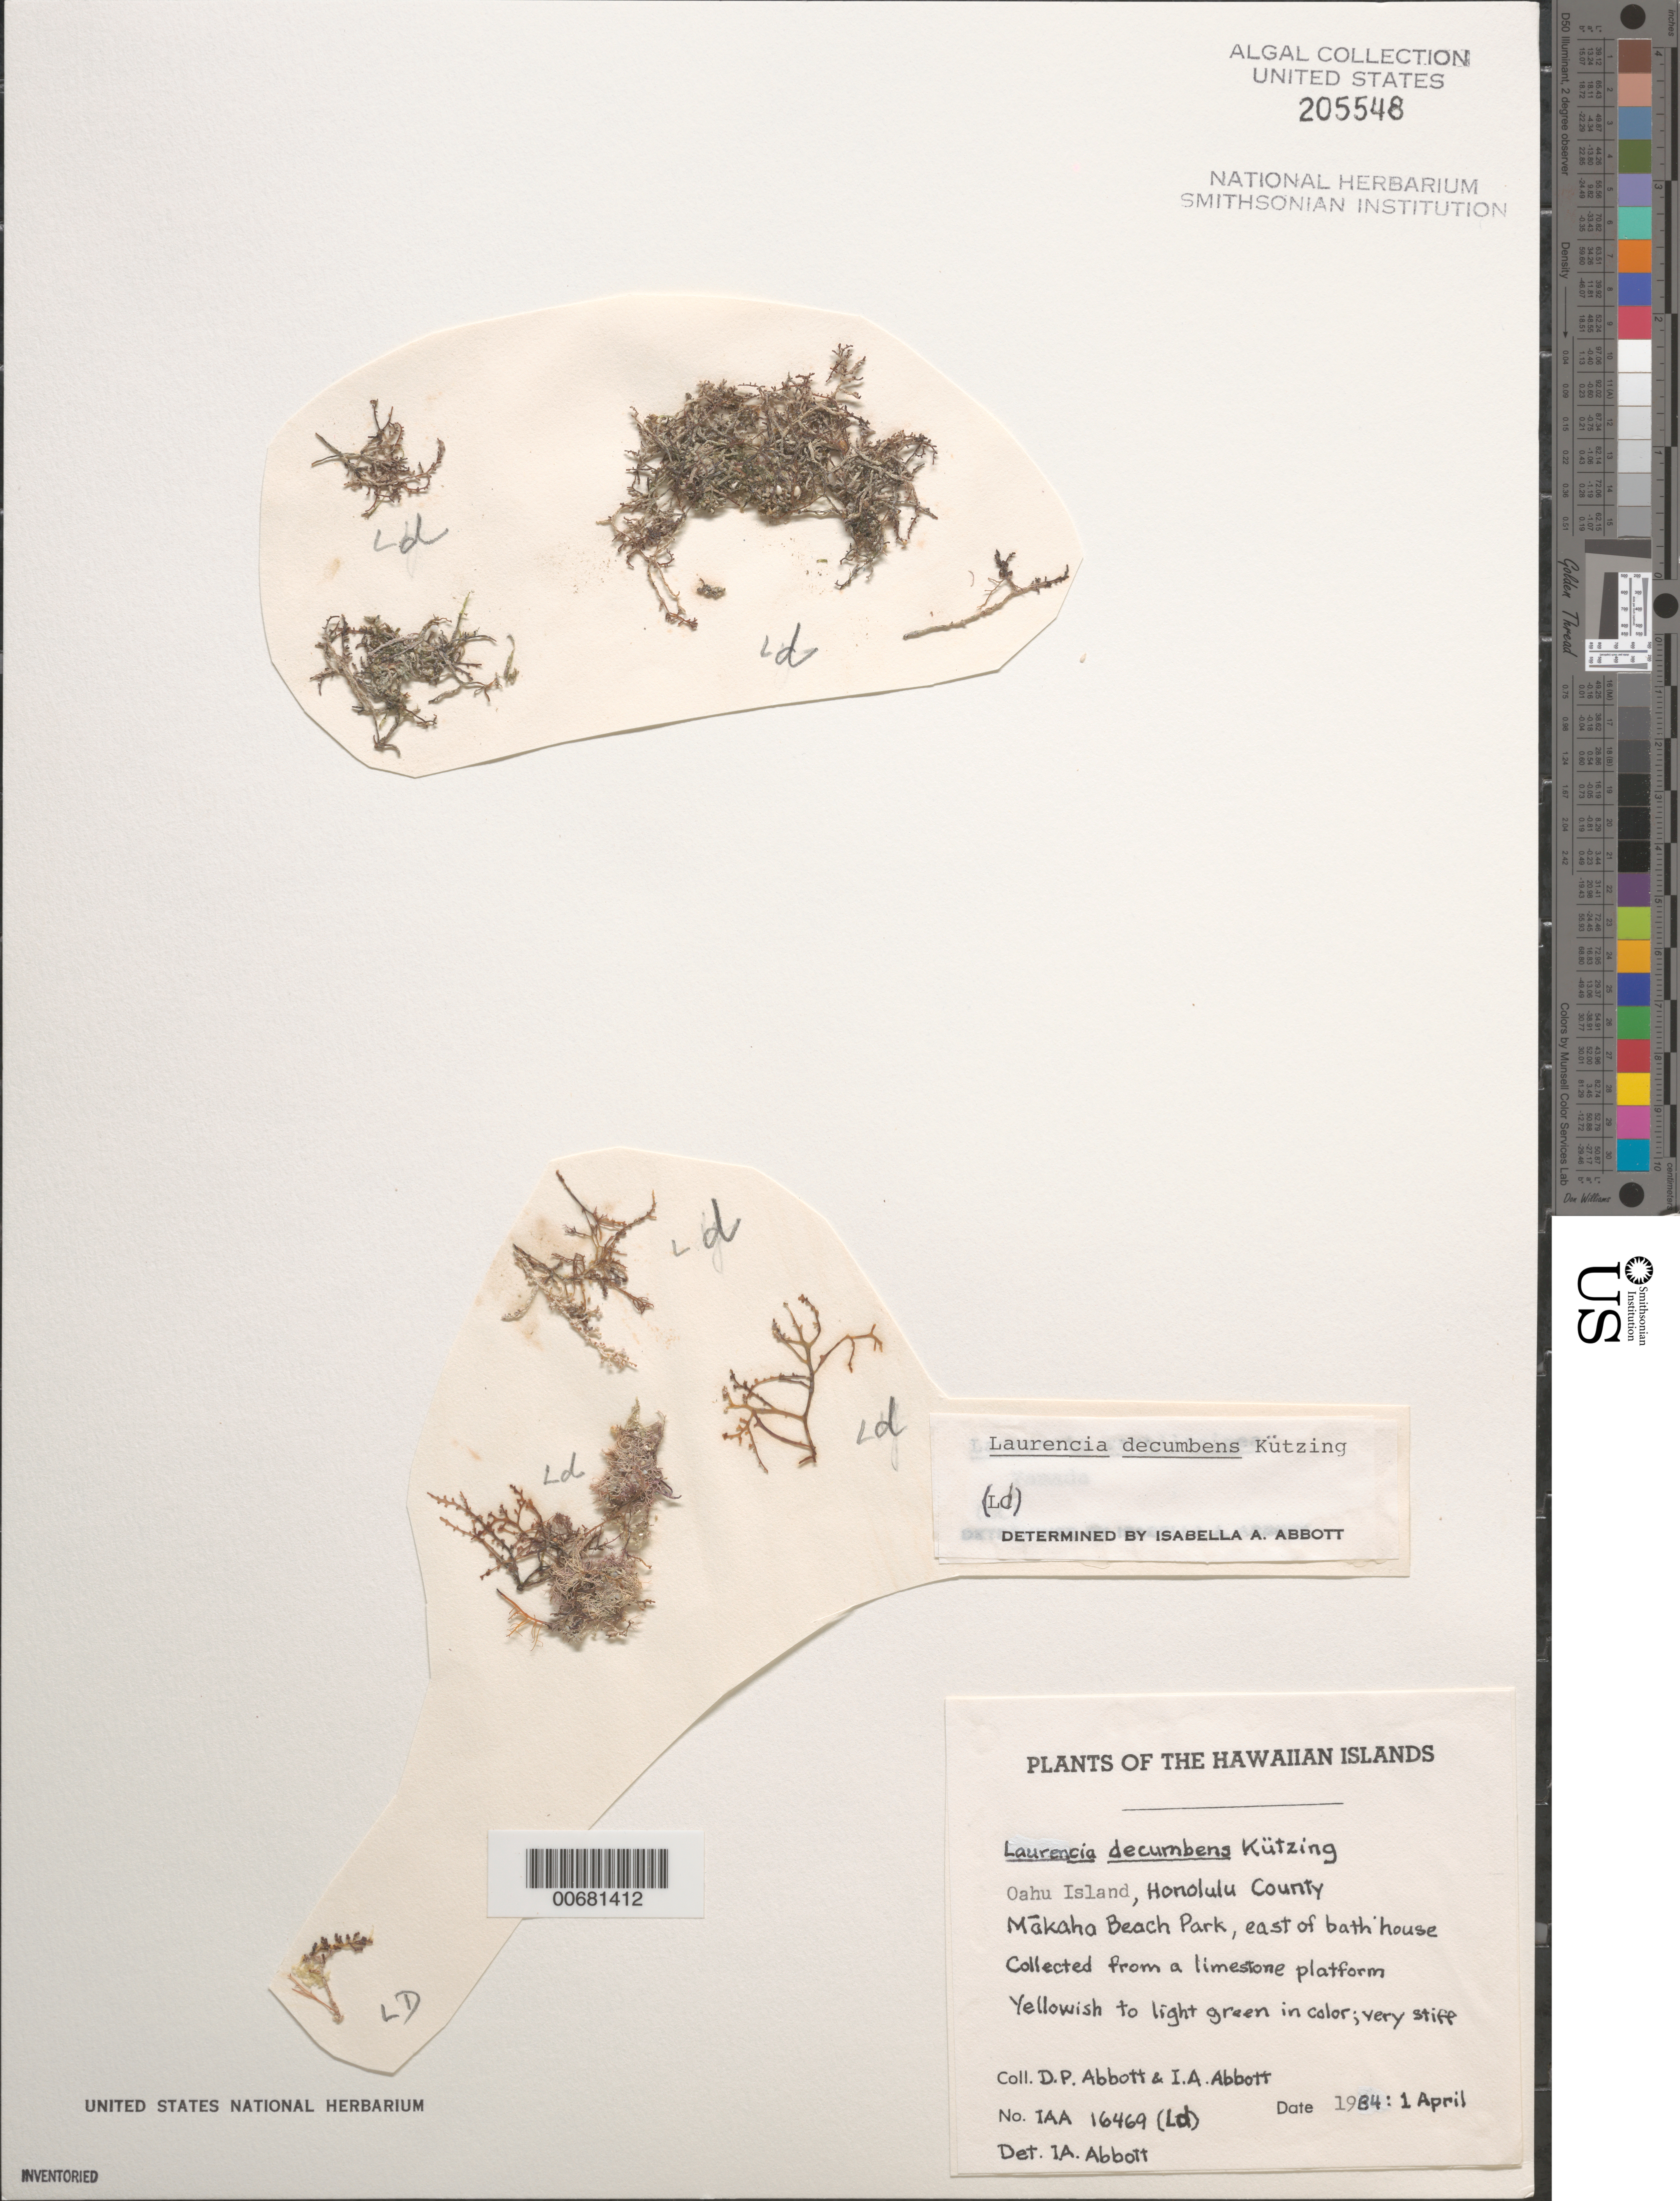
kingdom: Plantae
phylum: Rhodophyta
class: Florideophyceae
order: Ceramiales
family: Rhodomelaceae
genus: Laurencia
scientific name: Laurencia decumbens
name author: Kütz.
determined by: Abbott, Isabella A.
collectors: D. P. Abbott & I. A. Abbott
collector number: IAA 16469 (Ld)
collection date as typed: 01 Apr 1984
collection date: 1984-04-01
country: United States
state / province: Hawaii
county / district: Honolulu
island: Oahu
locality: Makaha Beach Park east of bathhouse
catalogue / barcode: US 205548